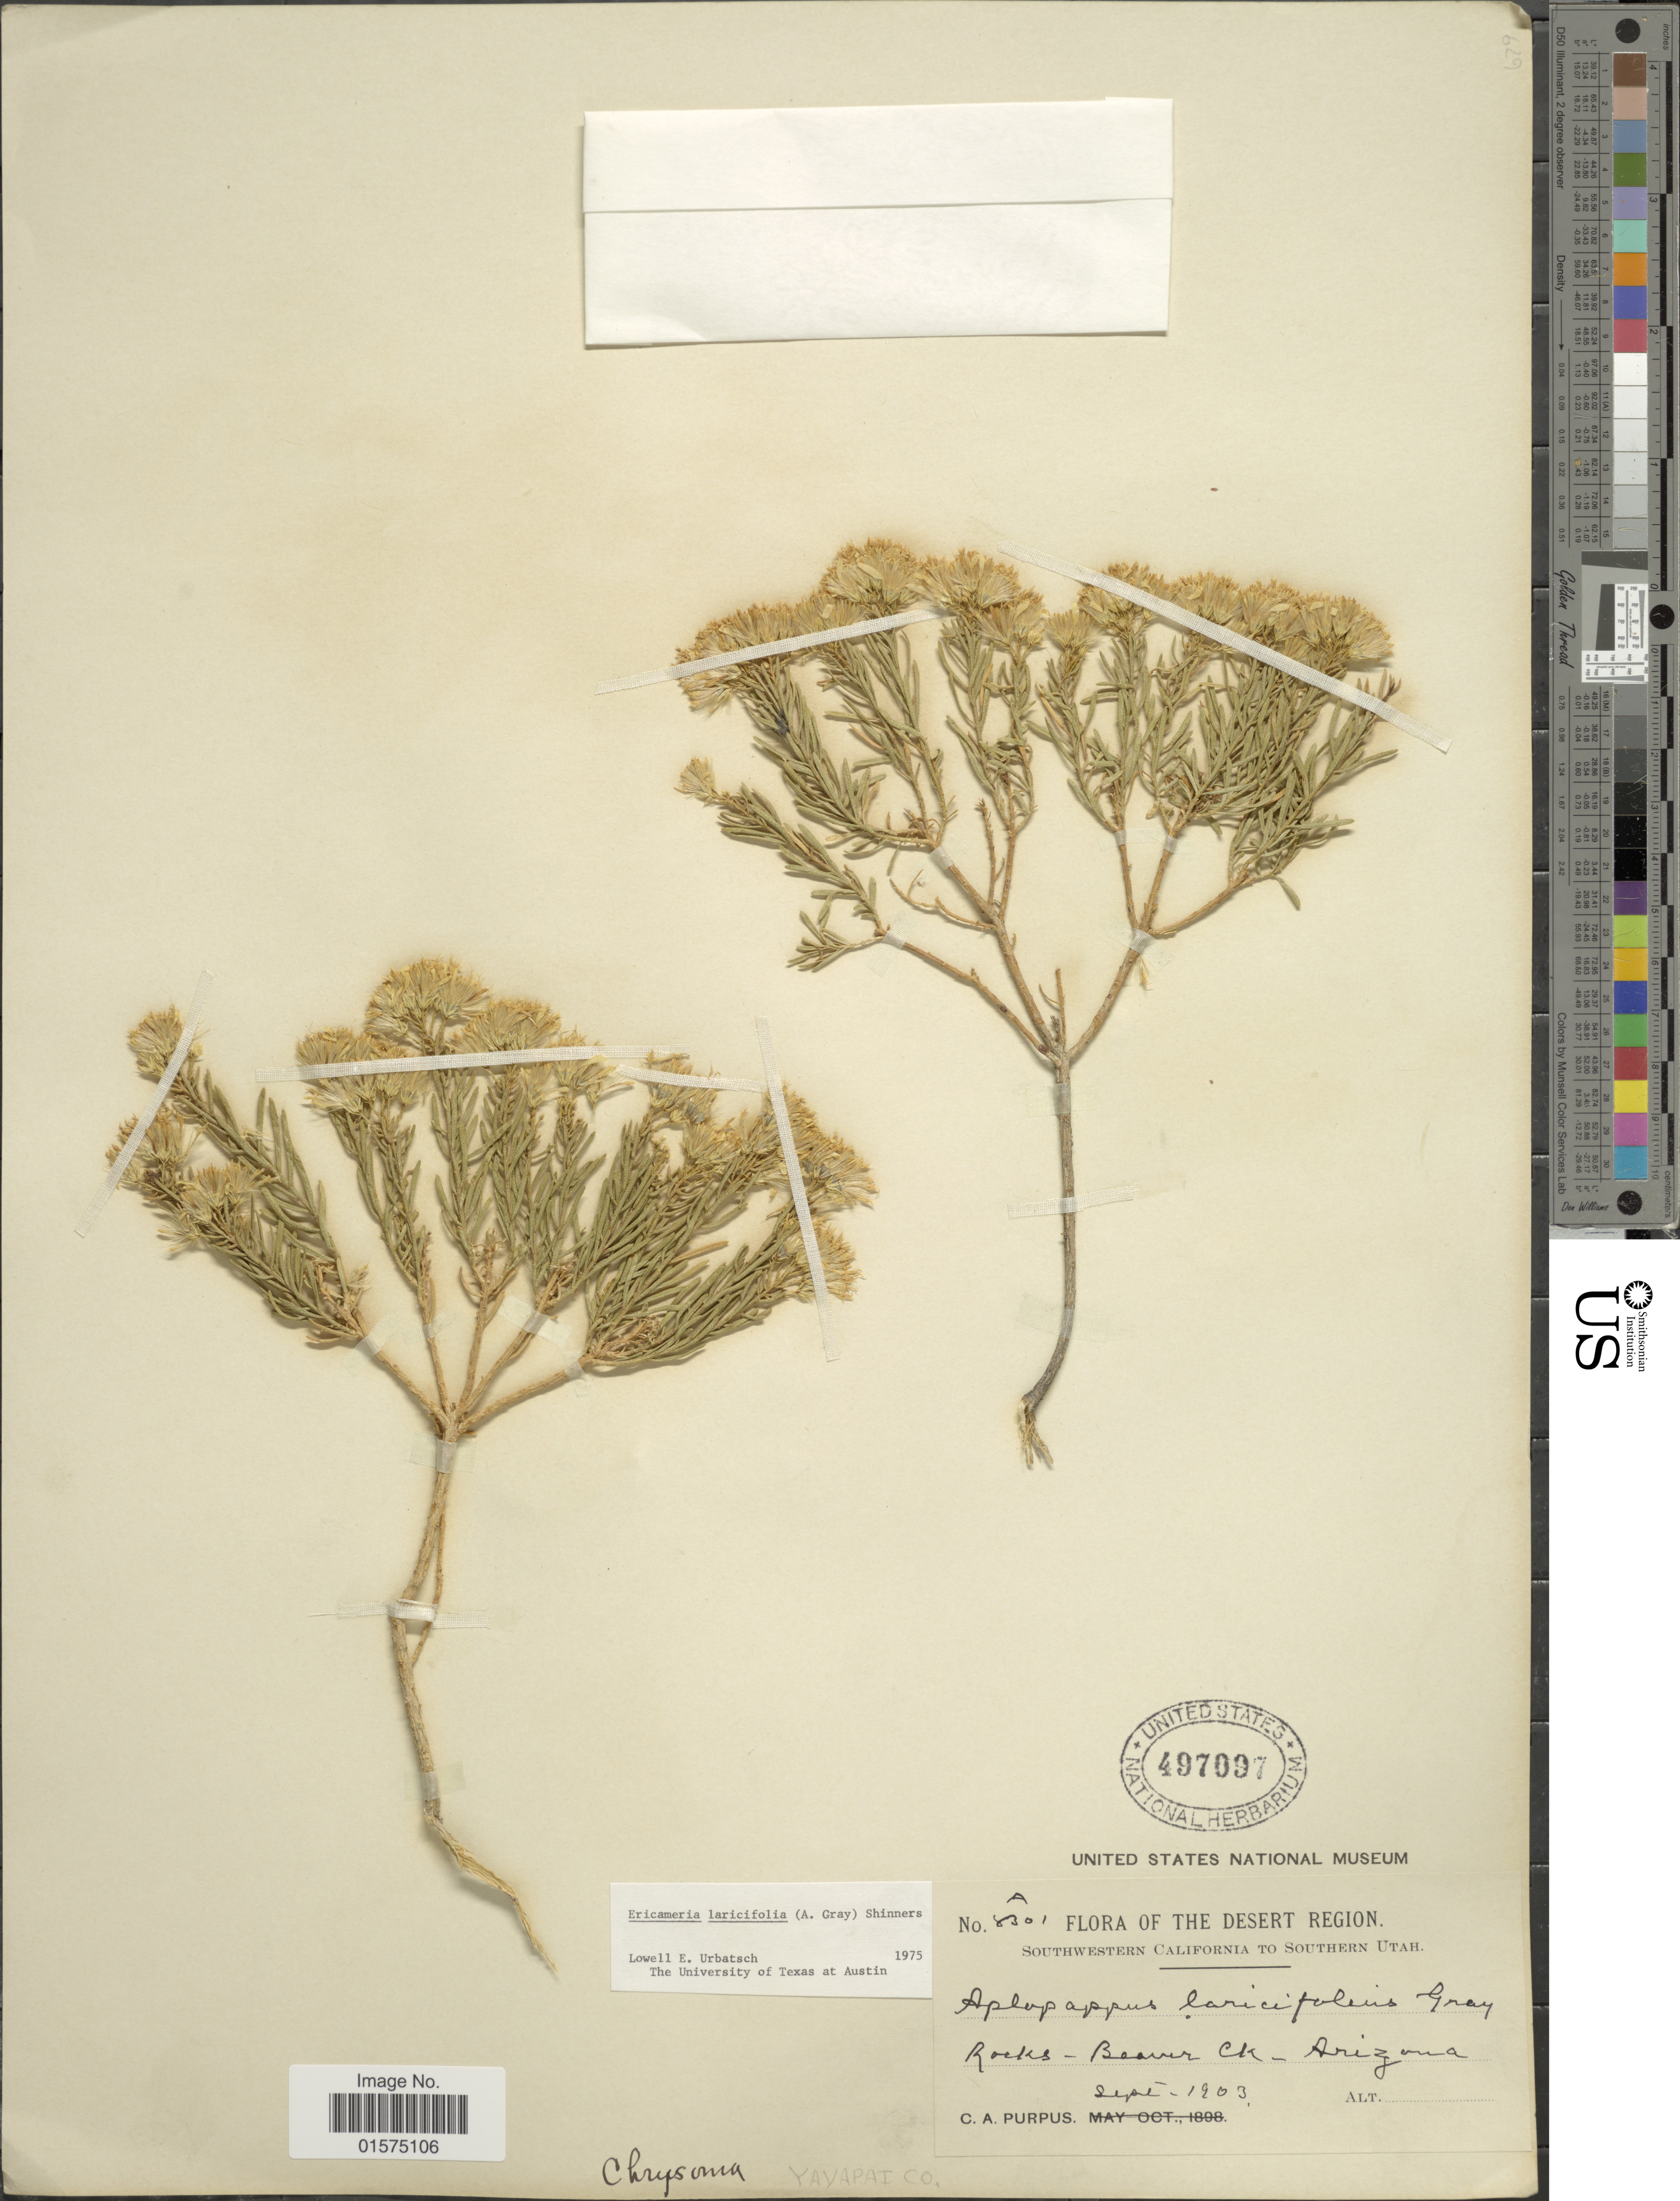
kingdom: Plantae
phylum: Tracheophyta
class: Magnoliopsida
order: Asterales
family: Asteraceae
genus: Ericameria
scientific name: Ericameria laricifolia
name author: (A. Gray) Shinners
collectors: C. A. Purpus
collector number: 8301A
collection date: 1903-09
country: United States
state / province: Arizona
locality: Beaver Creek.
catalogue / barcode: US 497097